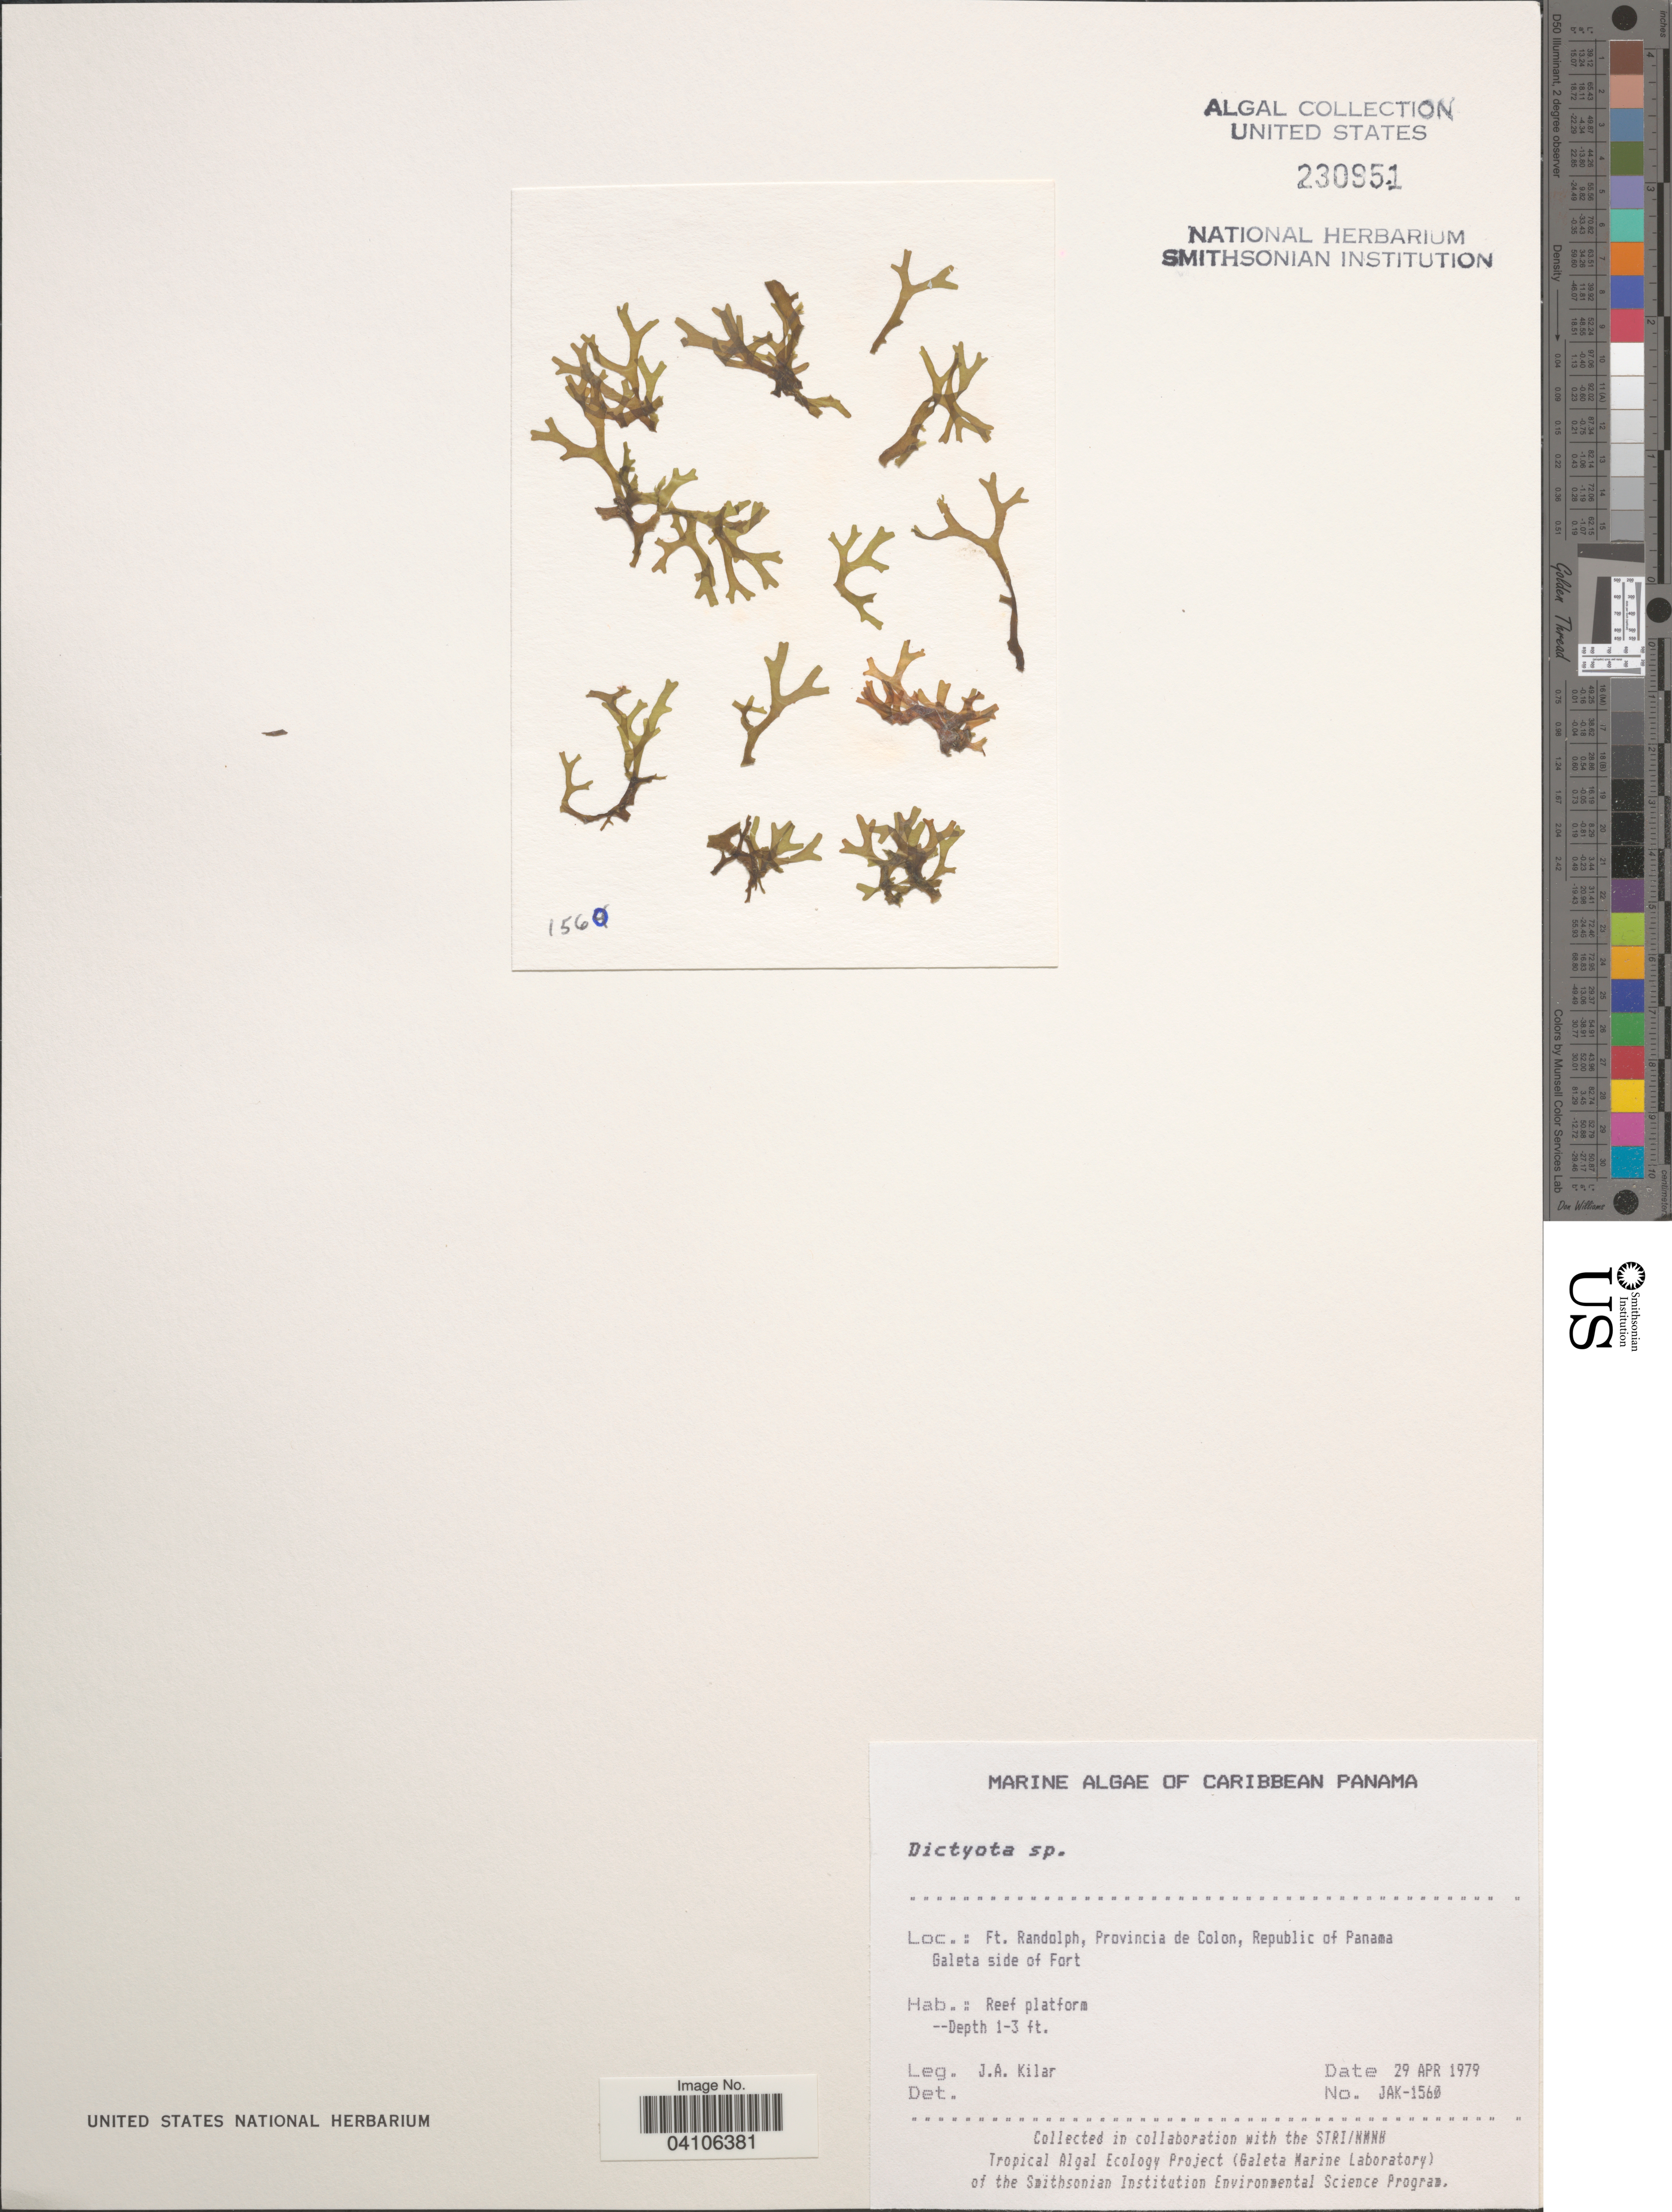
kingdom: Chromista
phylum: Ochrophyta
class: Phaeophyceae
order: Dictyotales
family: Dictyotaceae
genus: Dictyota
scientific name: Dictyota sp.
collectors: J. A. Kilar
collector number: JAK-1560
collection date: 1979-04-29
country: Panama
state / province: Colón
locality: Caribbean Panama. Ft. Randolph, Republic of Panama. Galeta side of Fort.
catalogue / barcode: US 230951